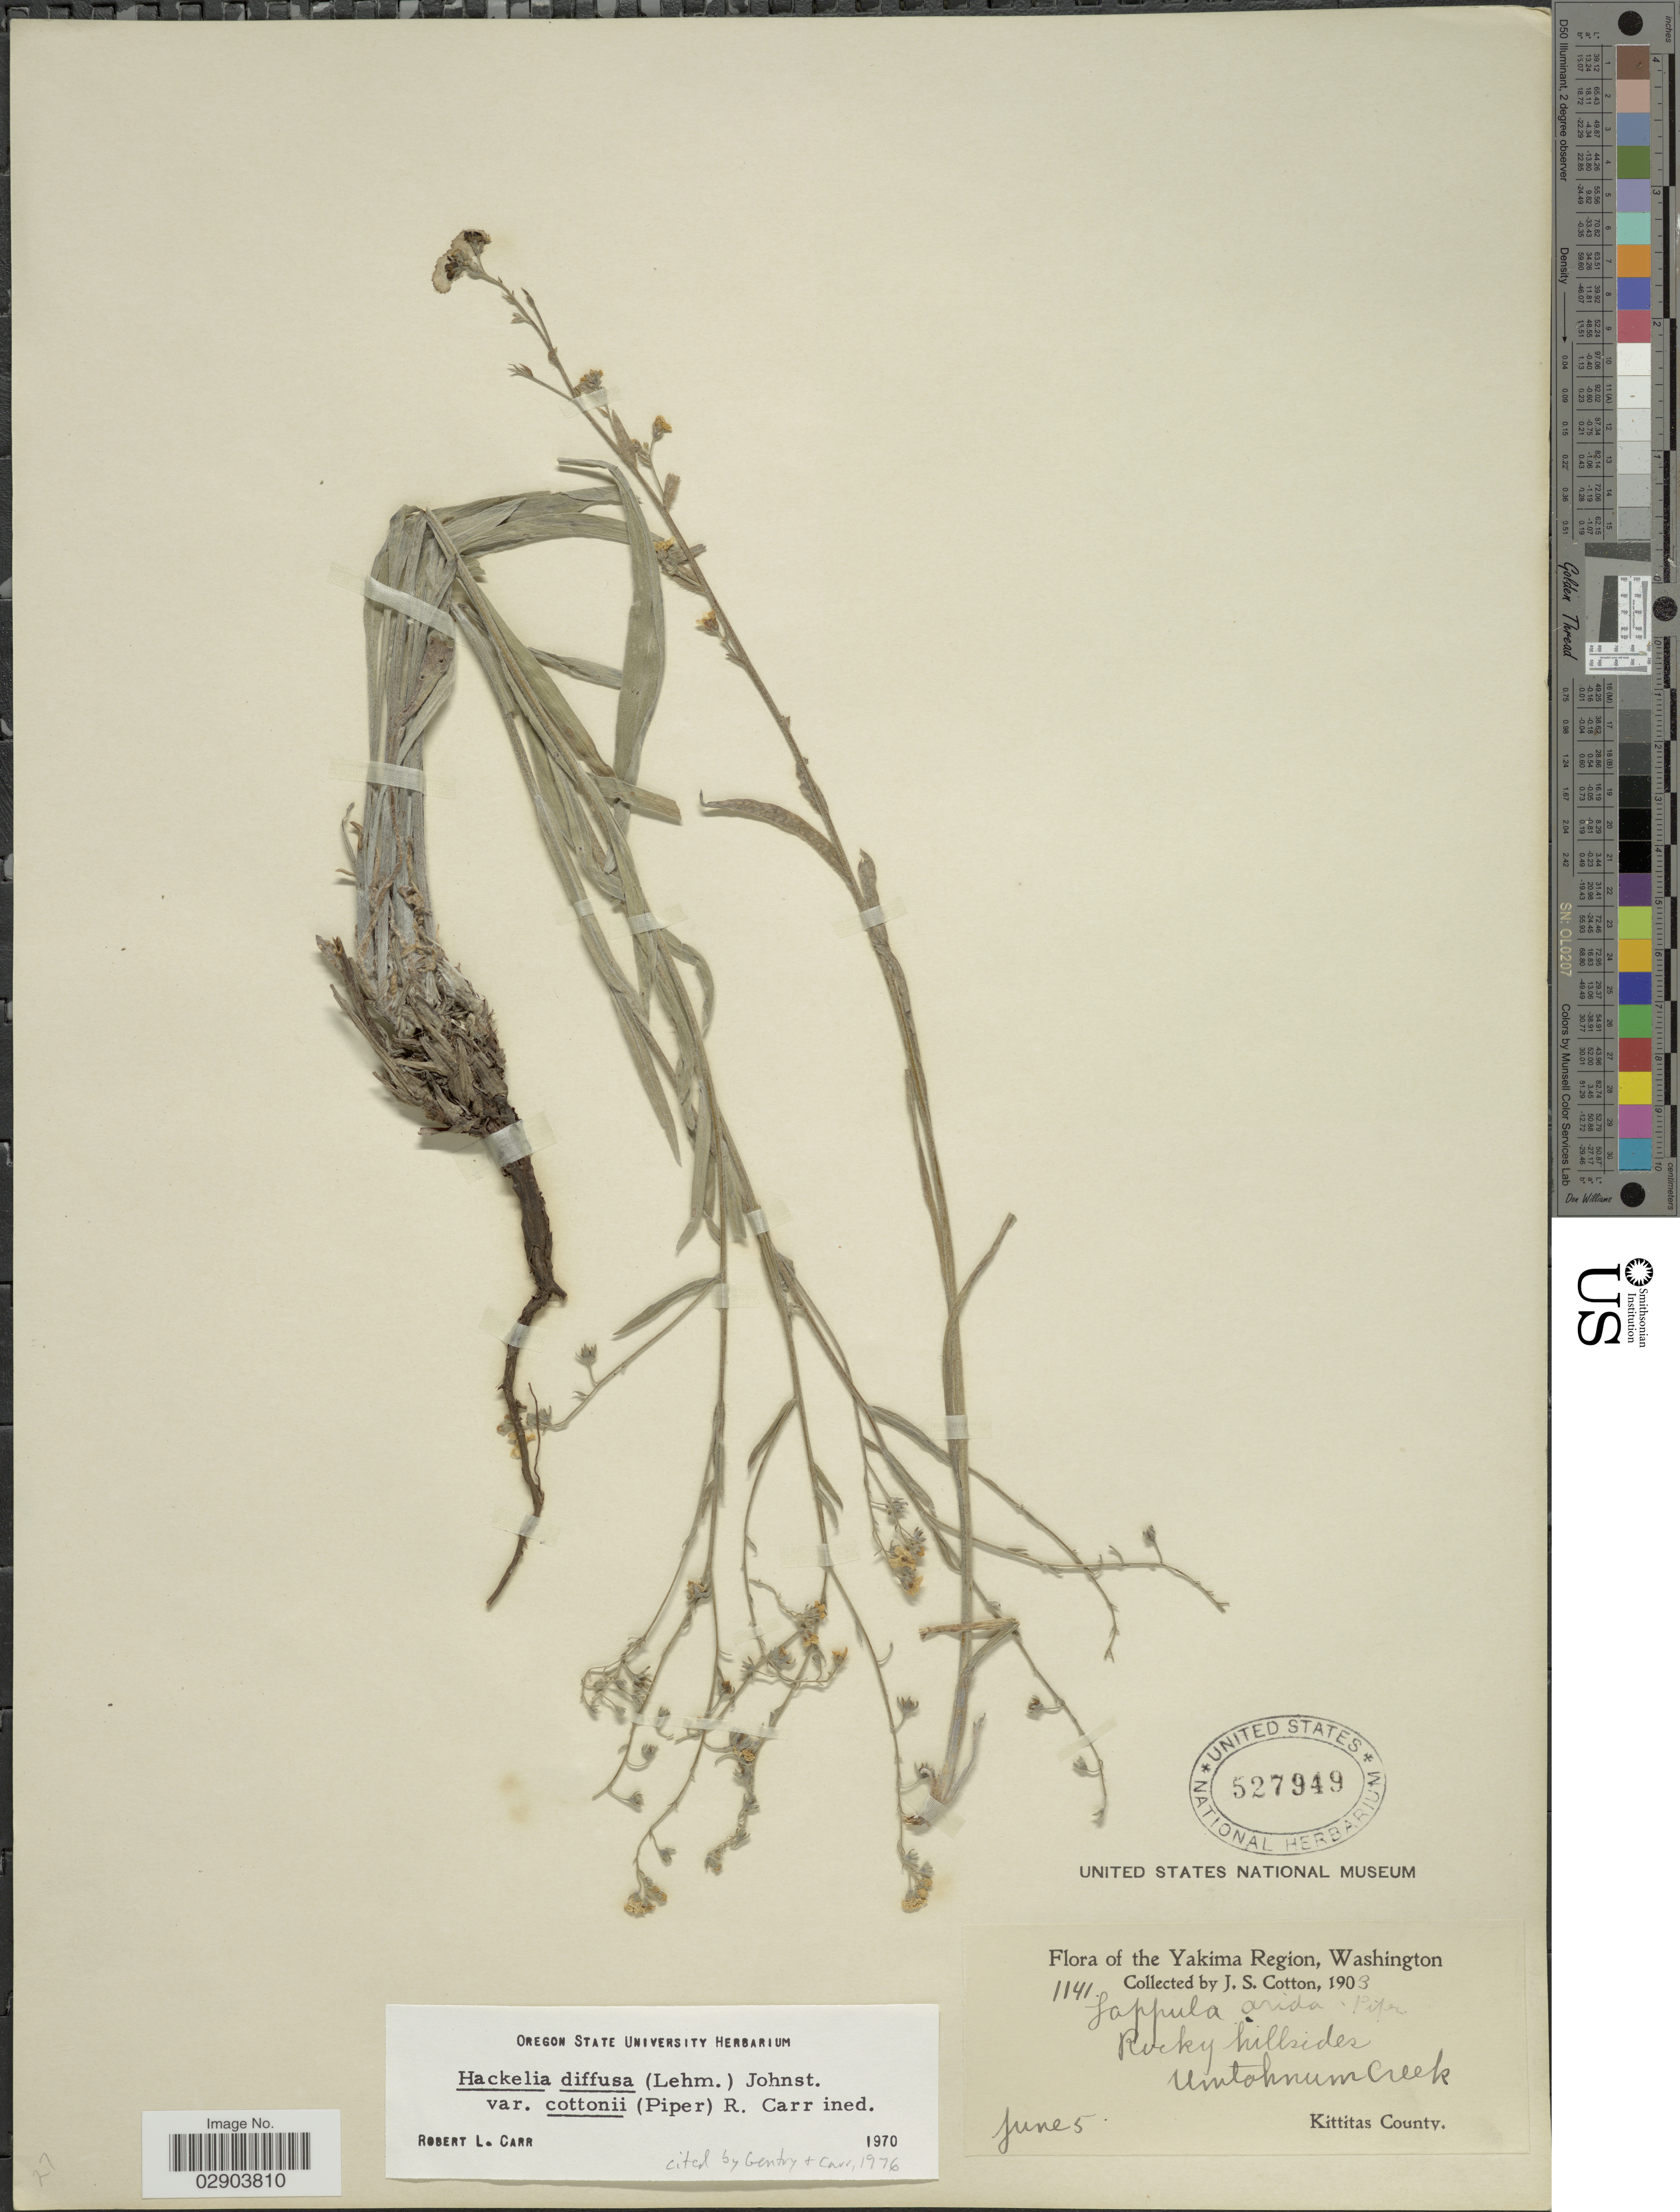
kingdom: Plantae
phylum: Tracheophyta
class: Magnoliopsida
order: Boraginales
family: Boraginaceae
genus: Hackelia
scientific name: Hackelia diffusa var. diffusa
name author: (Douglas ex Lehm.) I.M. Johnst.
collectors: J. S. Cotton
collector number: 1141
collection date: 1903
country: United States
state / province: Washington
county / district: Kittitas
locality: Yakima Region, Rocky hillsides, Umtohnum Creek, Kittitas County.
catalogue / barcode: US 527949